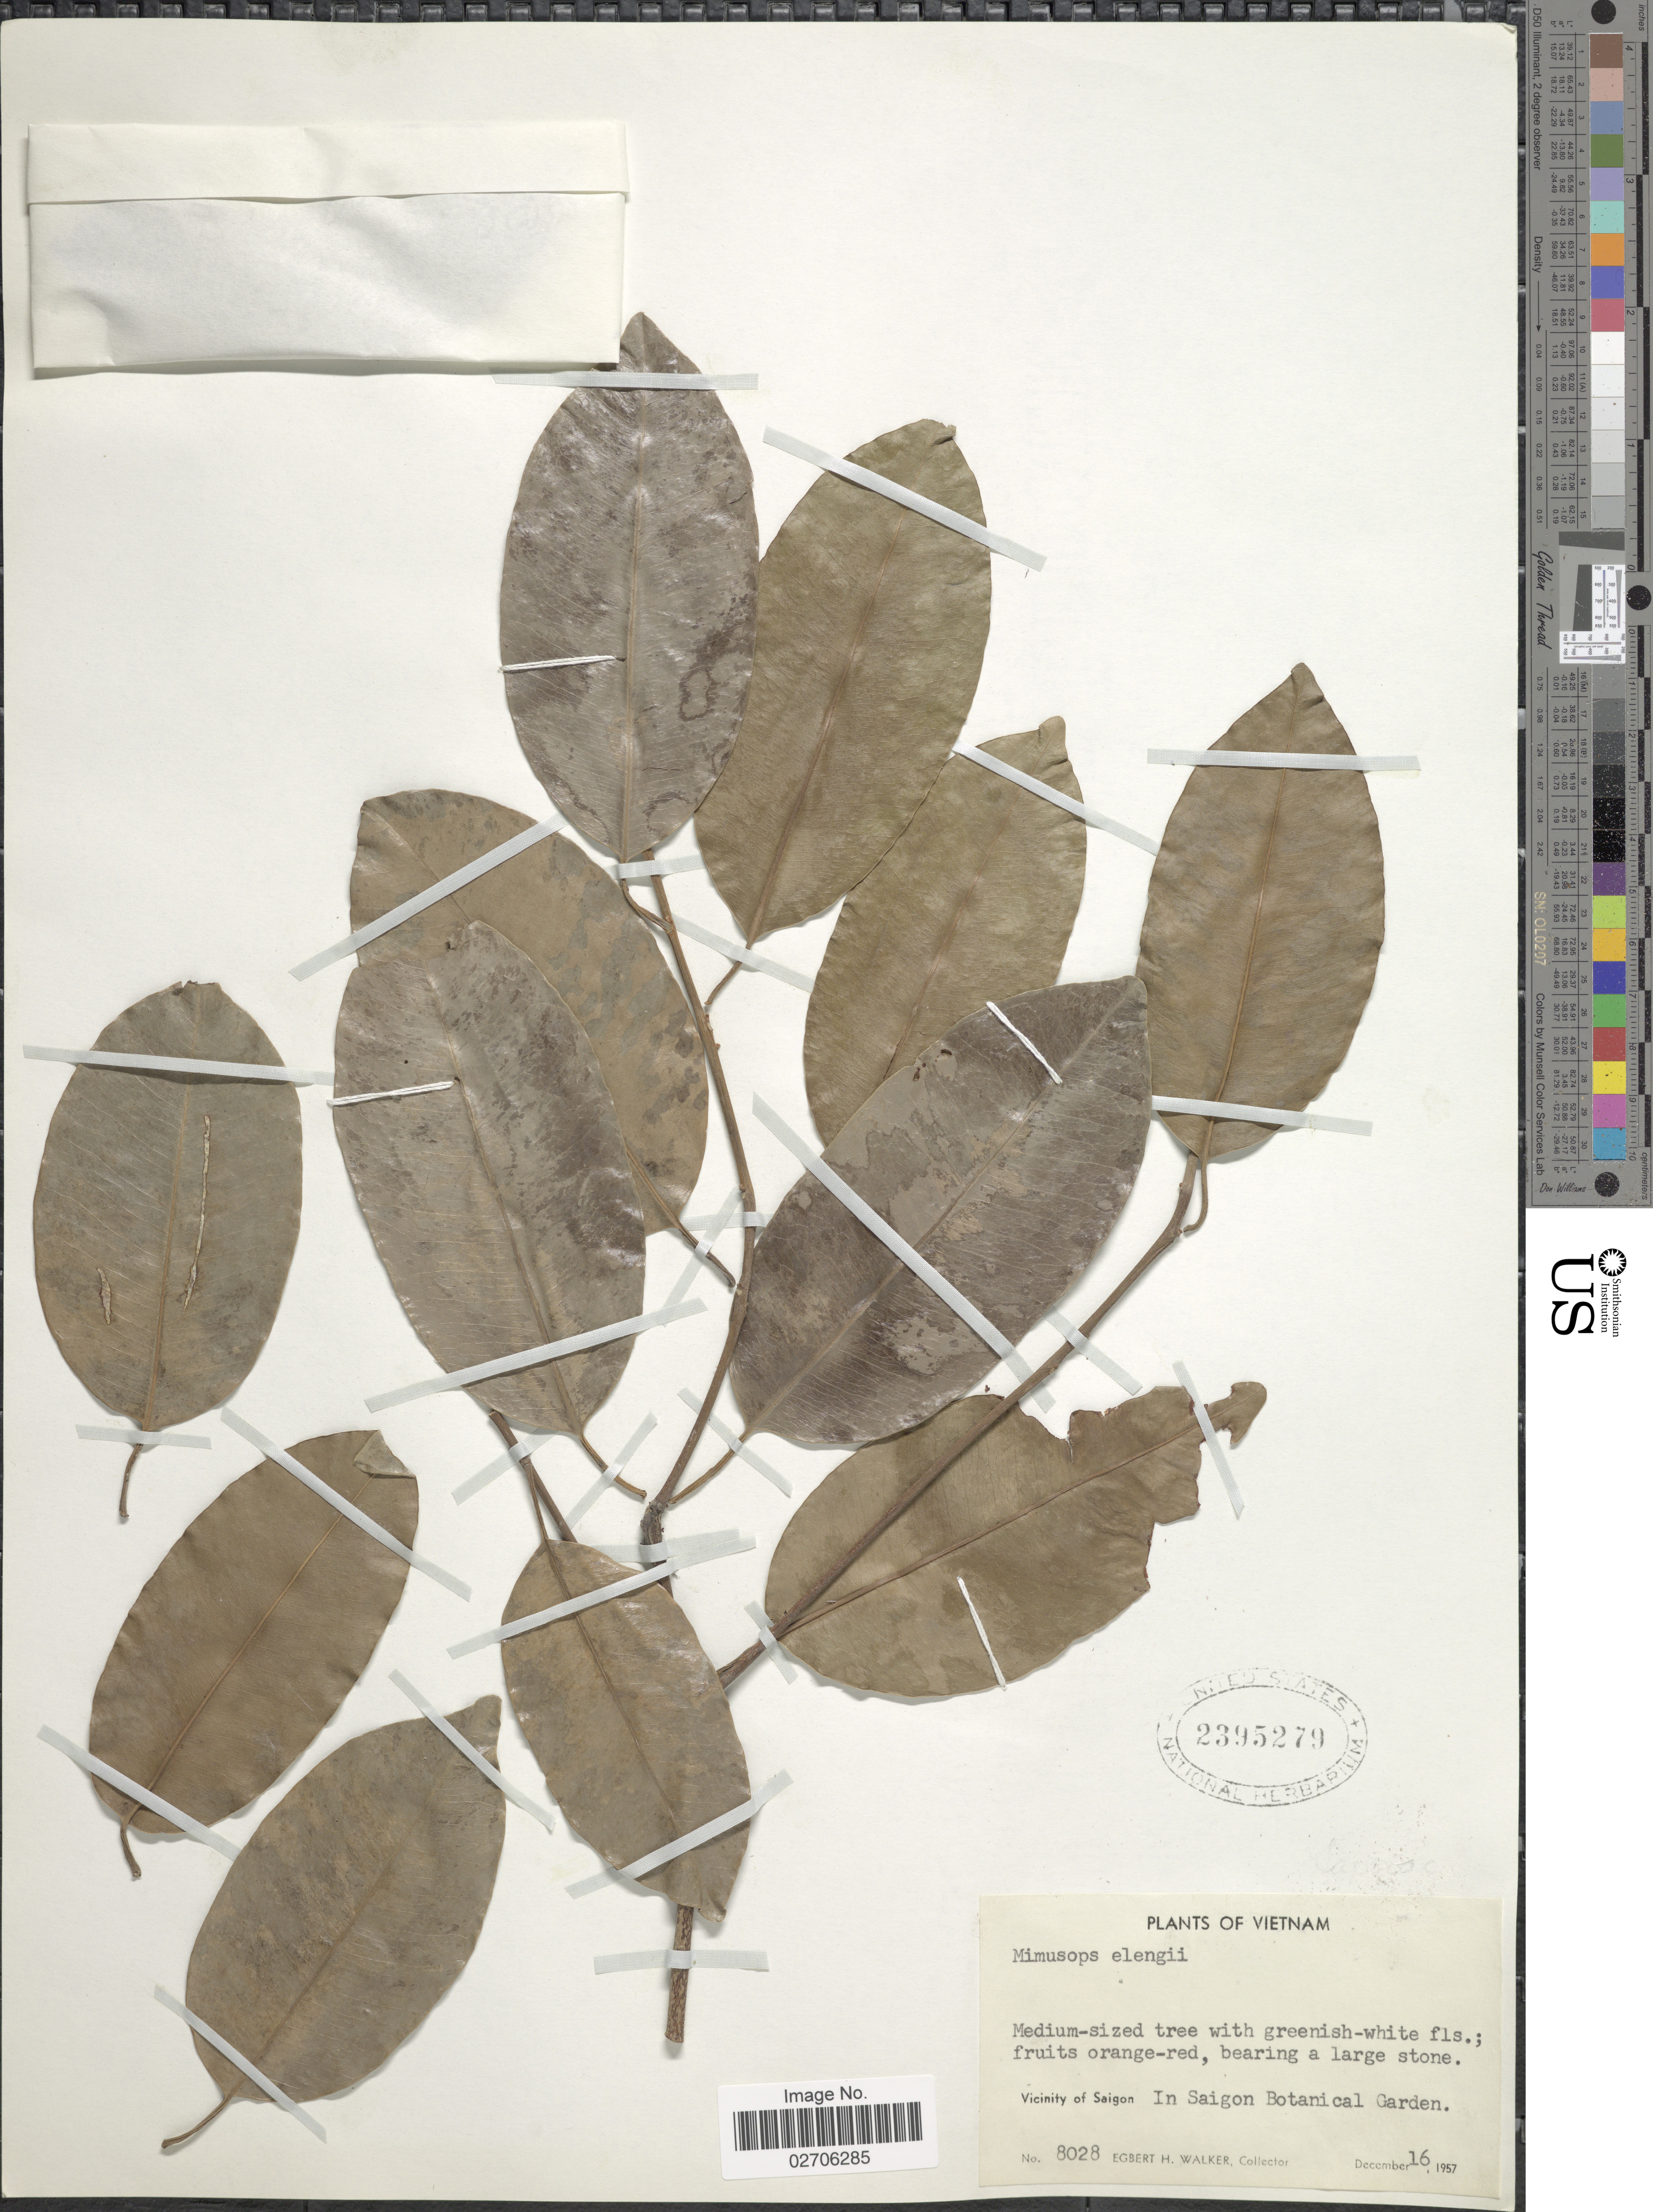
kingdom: Plantae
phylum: Tracheophyta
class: Magnoliopsida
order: Ericales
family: Sapotaceae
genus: Mimusops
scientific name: Mimusops djave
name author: Engl.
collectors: E. H. Walker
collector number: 8028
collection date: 1957-12-16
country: Vietnam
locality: Vicinity of Saigon. In Saigon Botanical Garden.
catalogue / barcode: US 2395279